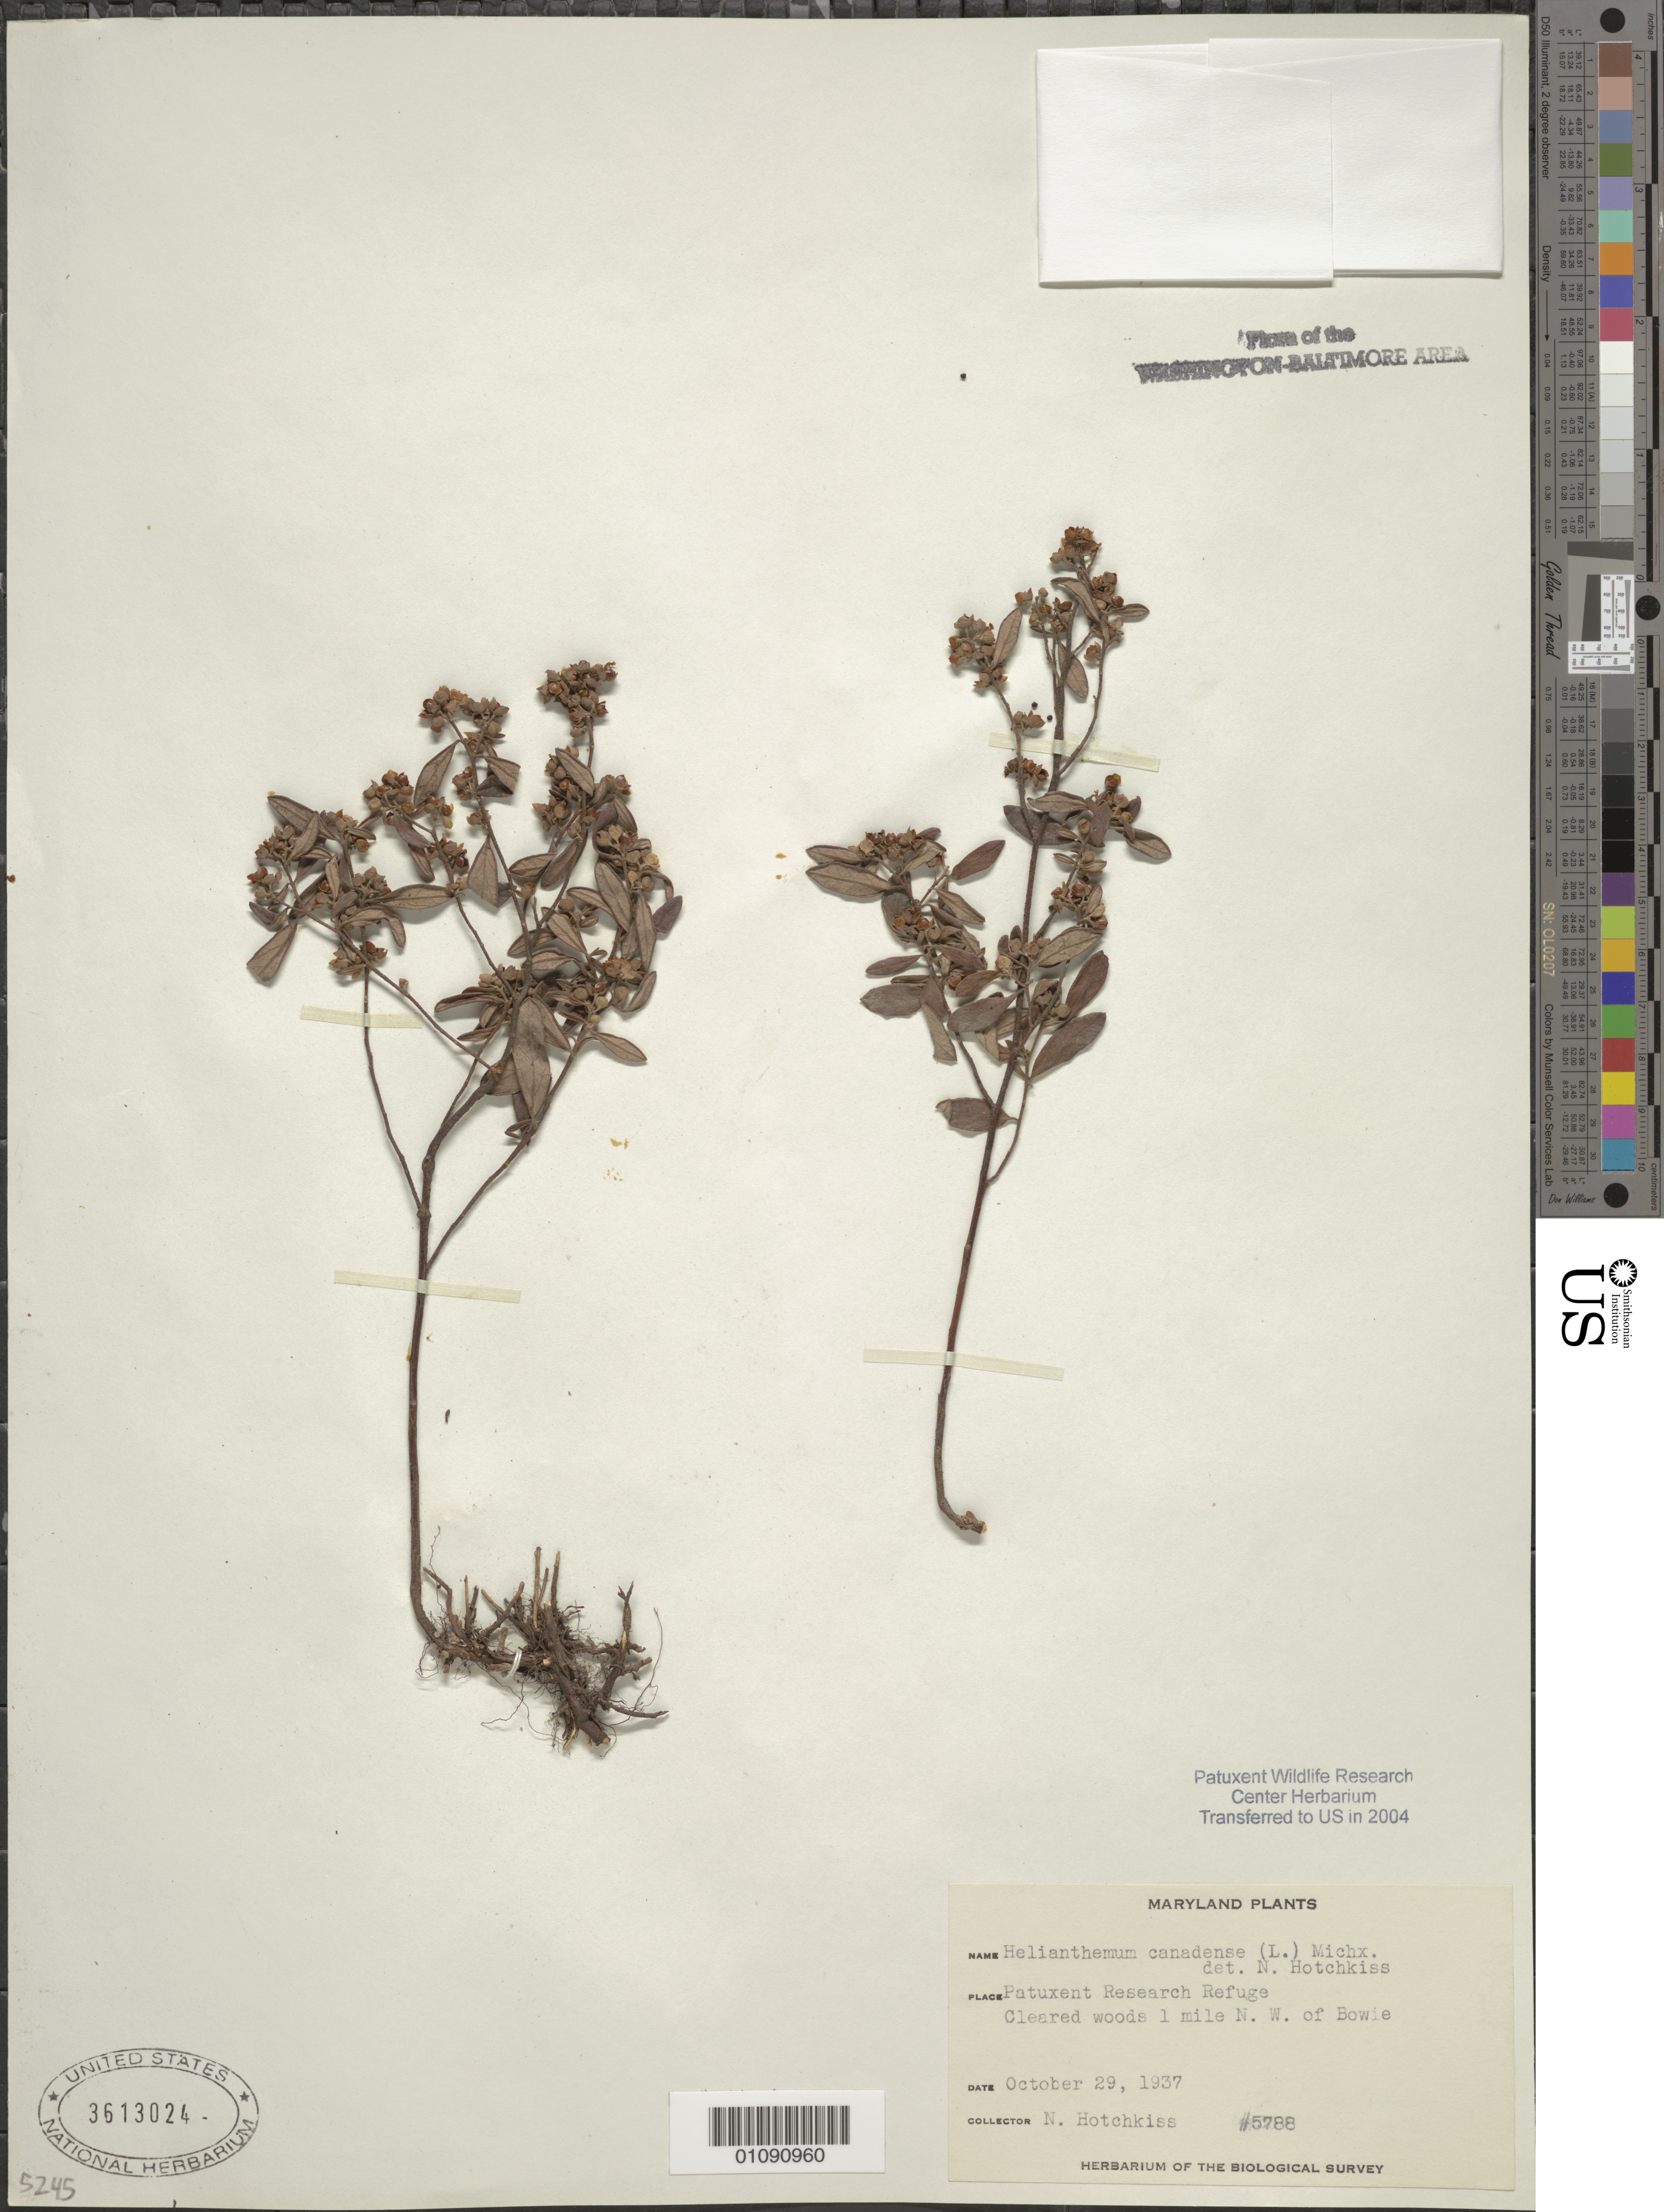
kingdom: Plantae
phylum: Tracheophyta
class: Magnoliopsida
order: Malvales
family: Cistaceae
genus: Crocanthemum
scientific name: Crocanthemum canadense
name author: (L.) Britton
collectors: N. Hotchkiss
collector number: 5788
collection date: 1937-10-29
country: United States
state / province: Maryland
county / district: Prince George's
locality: Patuxent Wildlife Refuge. A mile N.W. of Bowie.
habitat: Cleared woods.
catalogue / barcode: US 3613024